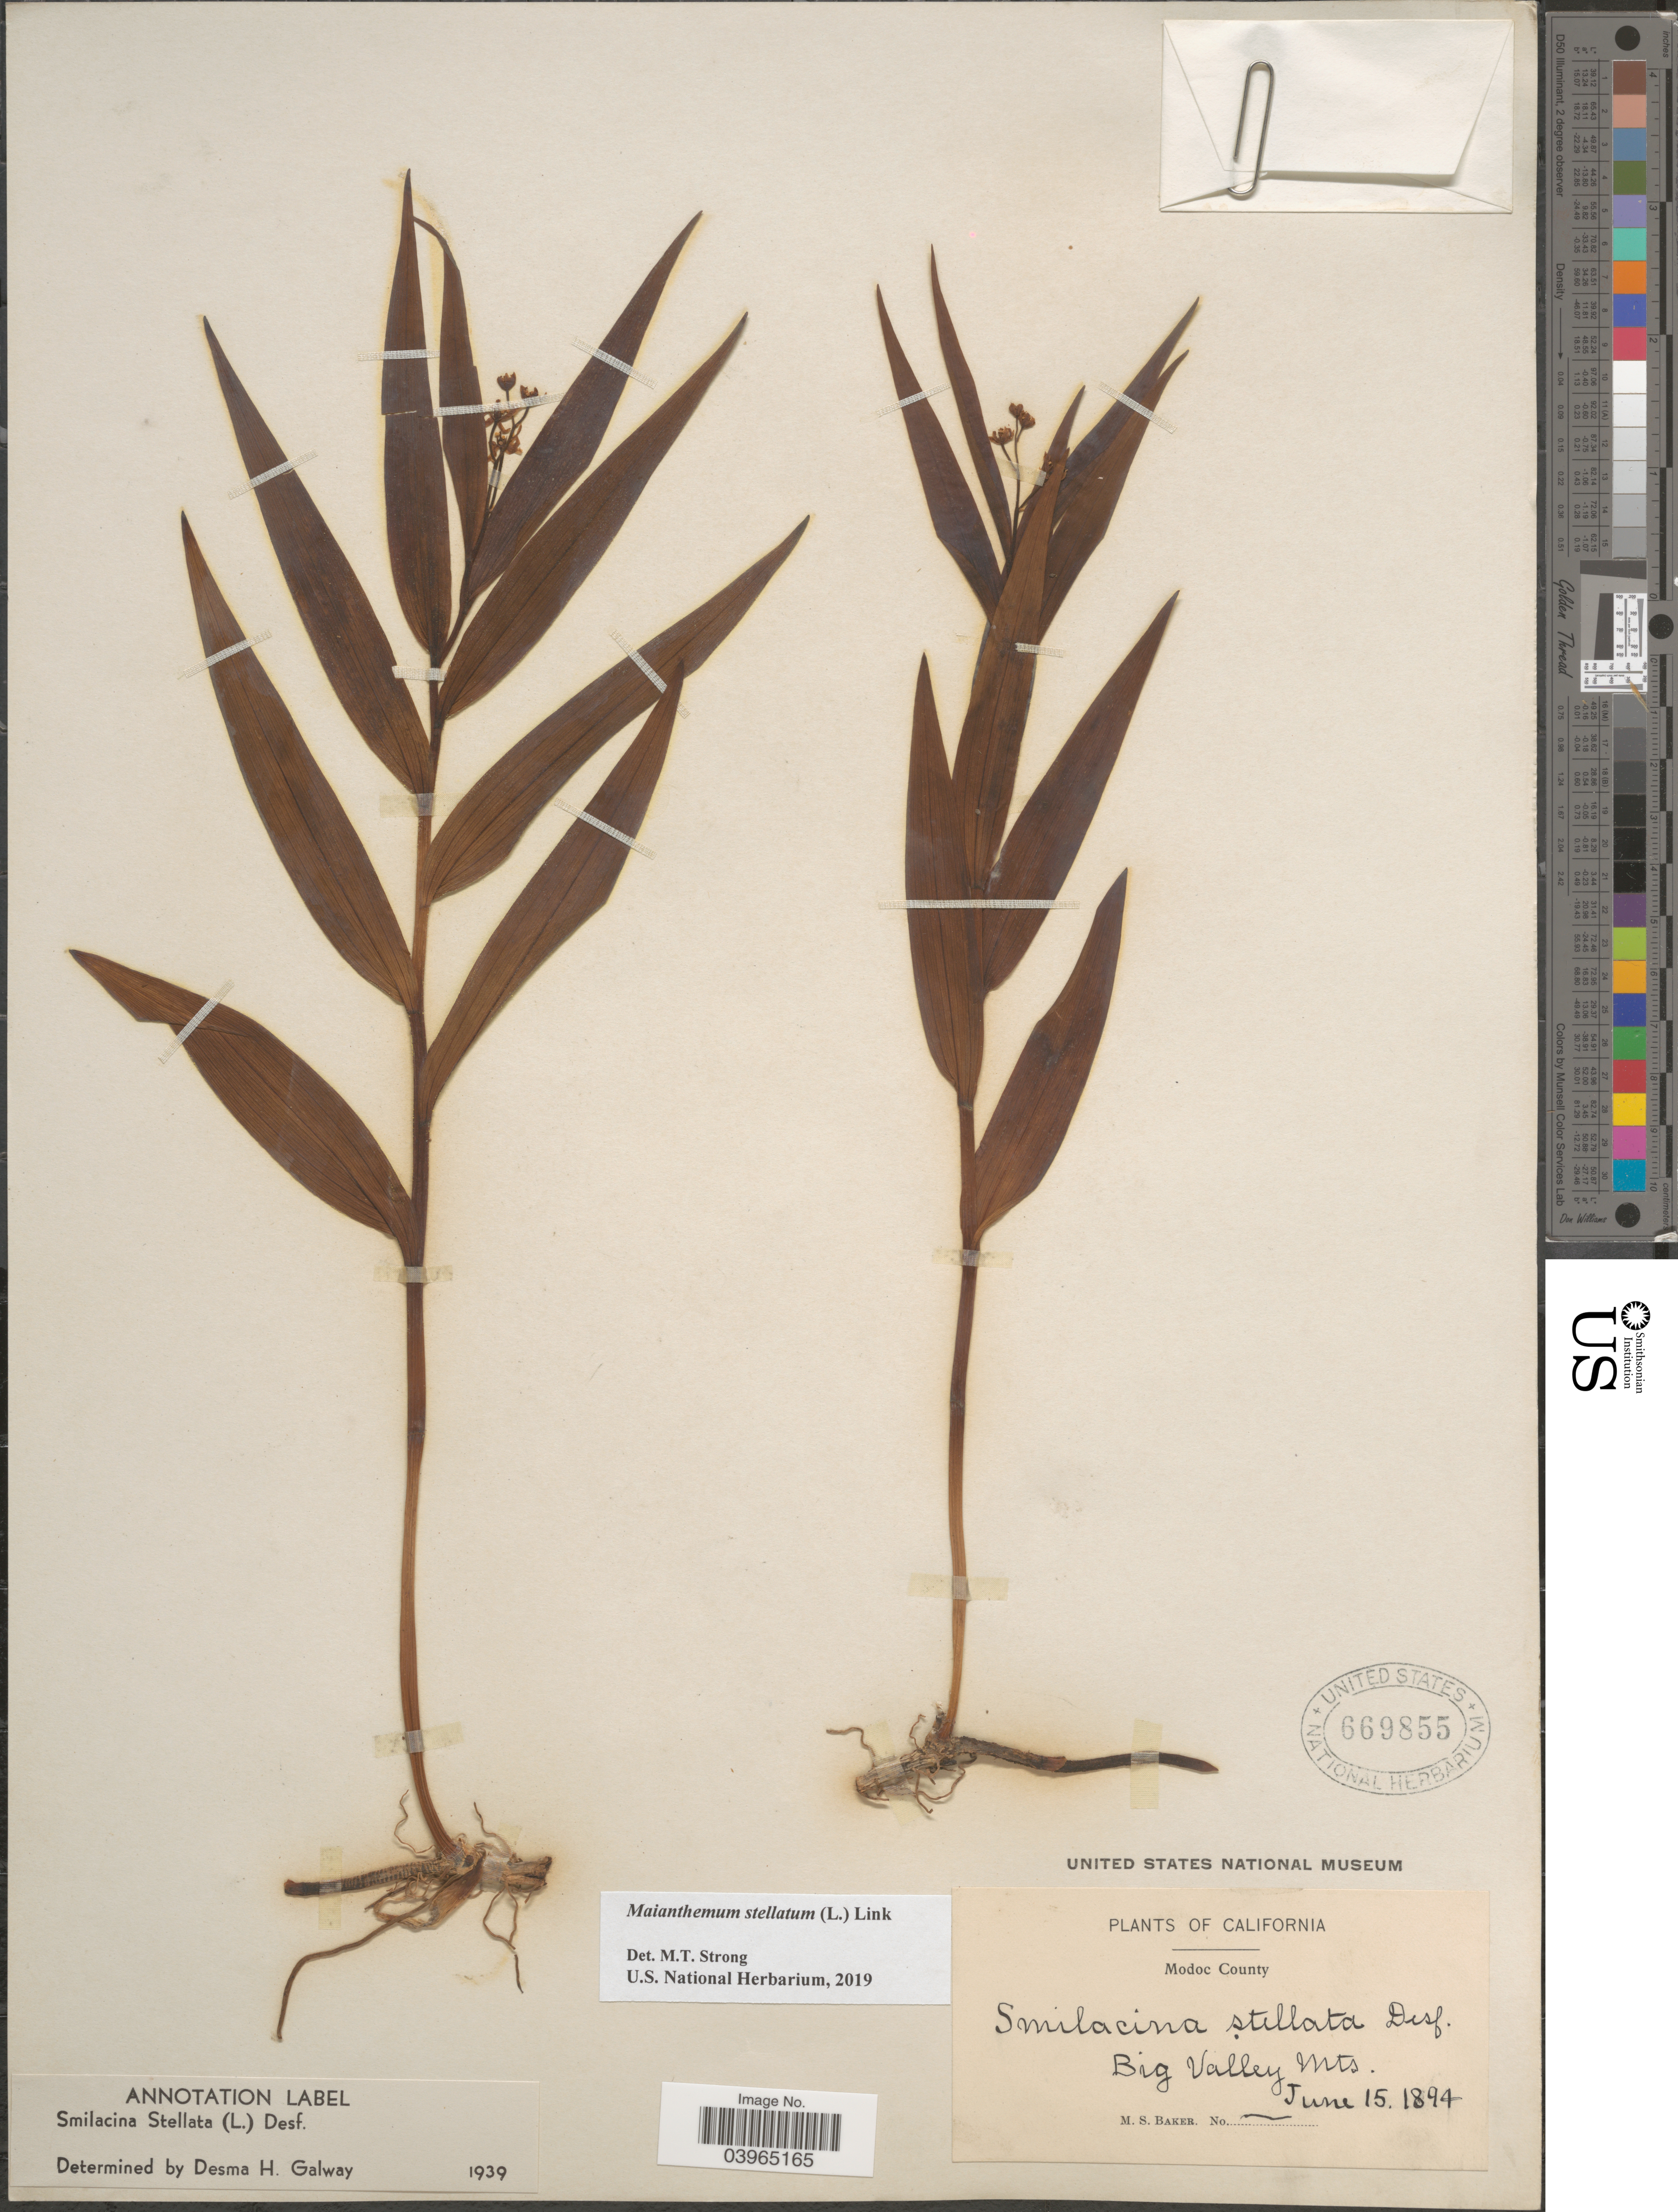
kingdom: Plantae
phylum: Tracheophyta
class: Liliopsida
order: Asparagales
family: Asparagaceae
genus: Maianthemum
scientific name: Maianthemum stellatum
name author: (L.) Link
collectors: M. S. Baker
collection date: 1894-06-15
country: United States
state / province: California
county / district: Modoc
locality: Modoc County. Big Valley Mts.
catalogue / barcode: US 669855